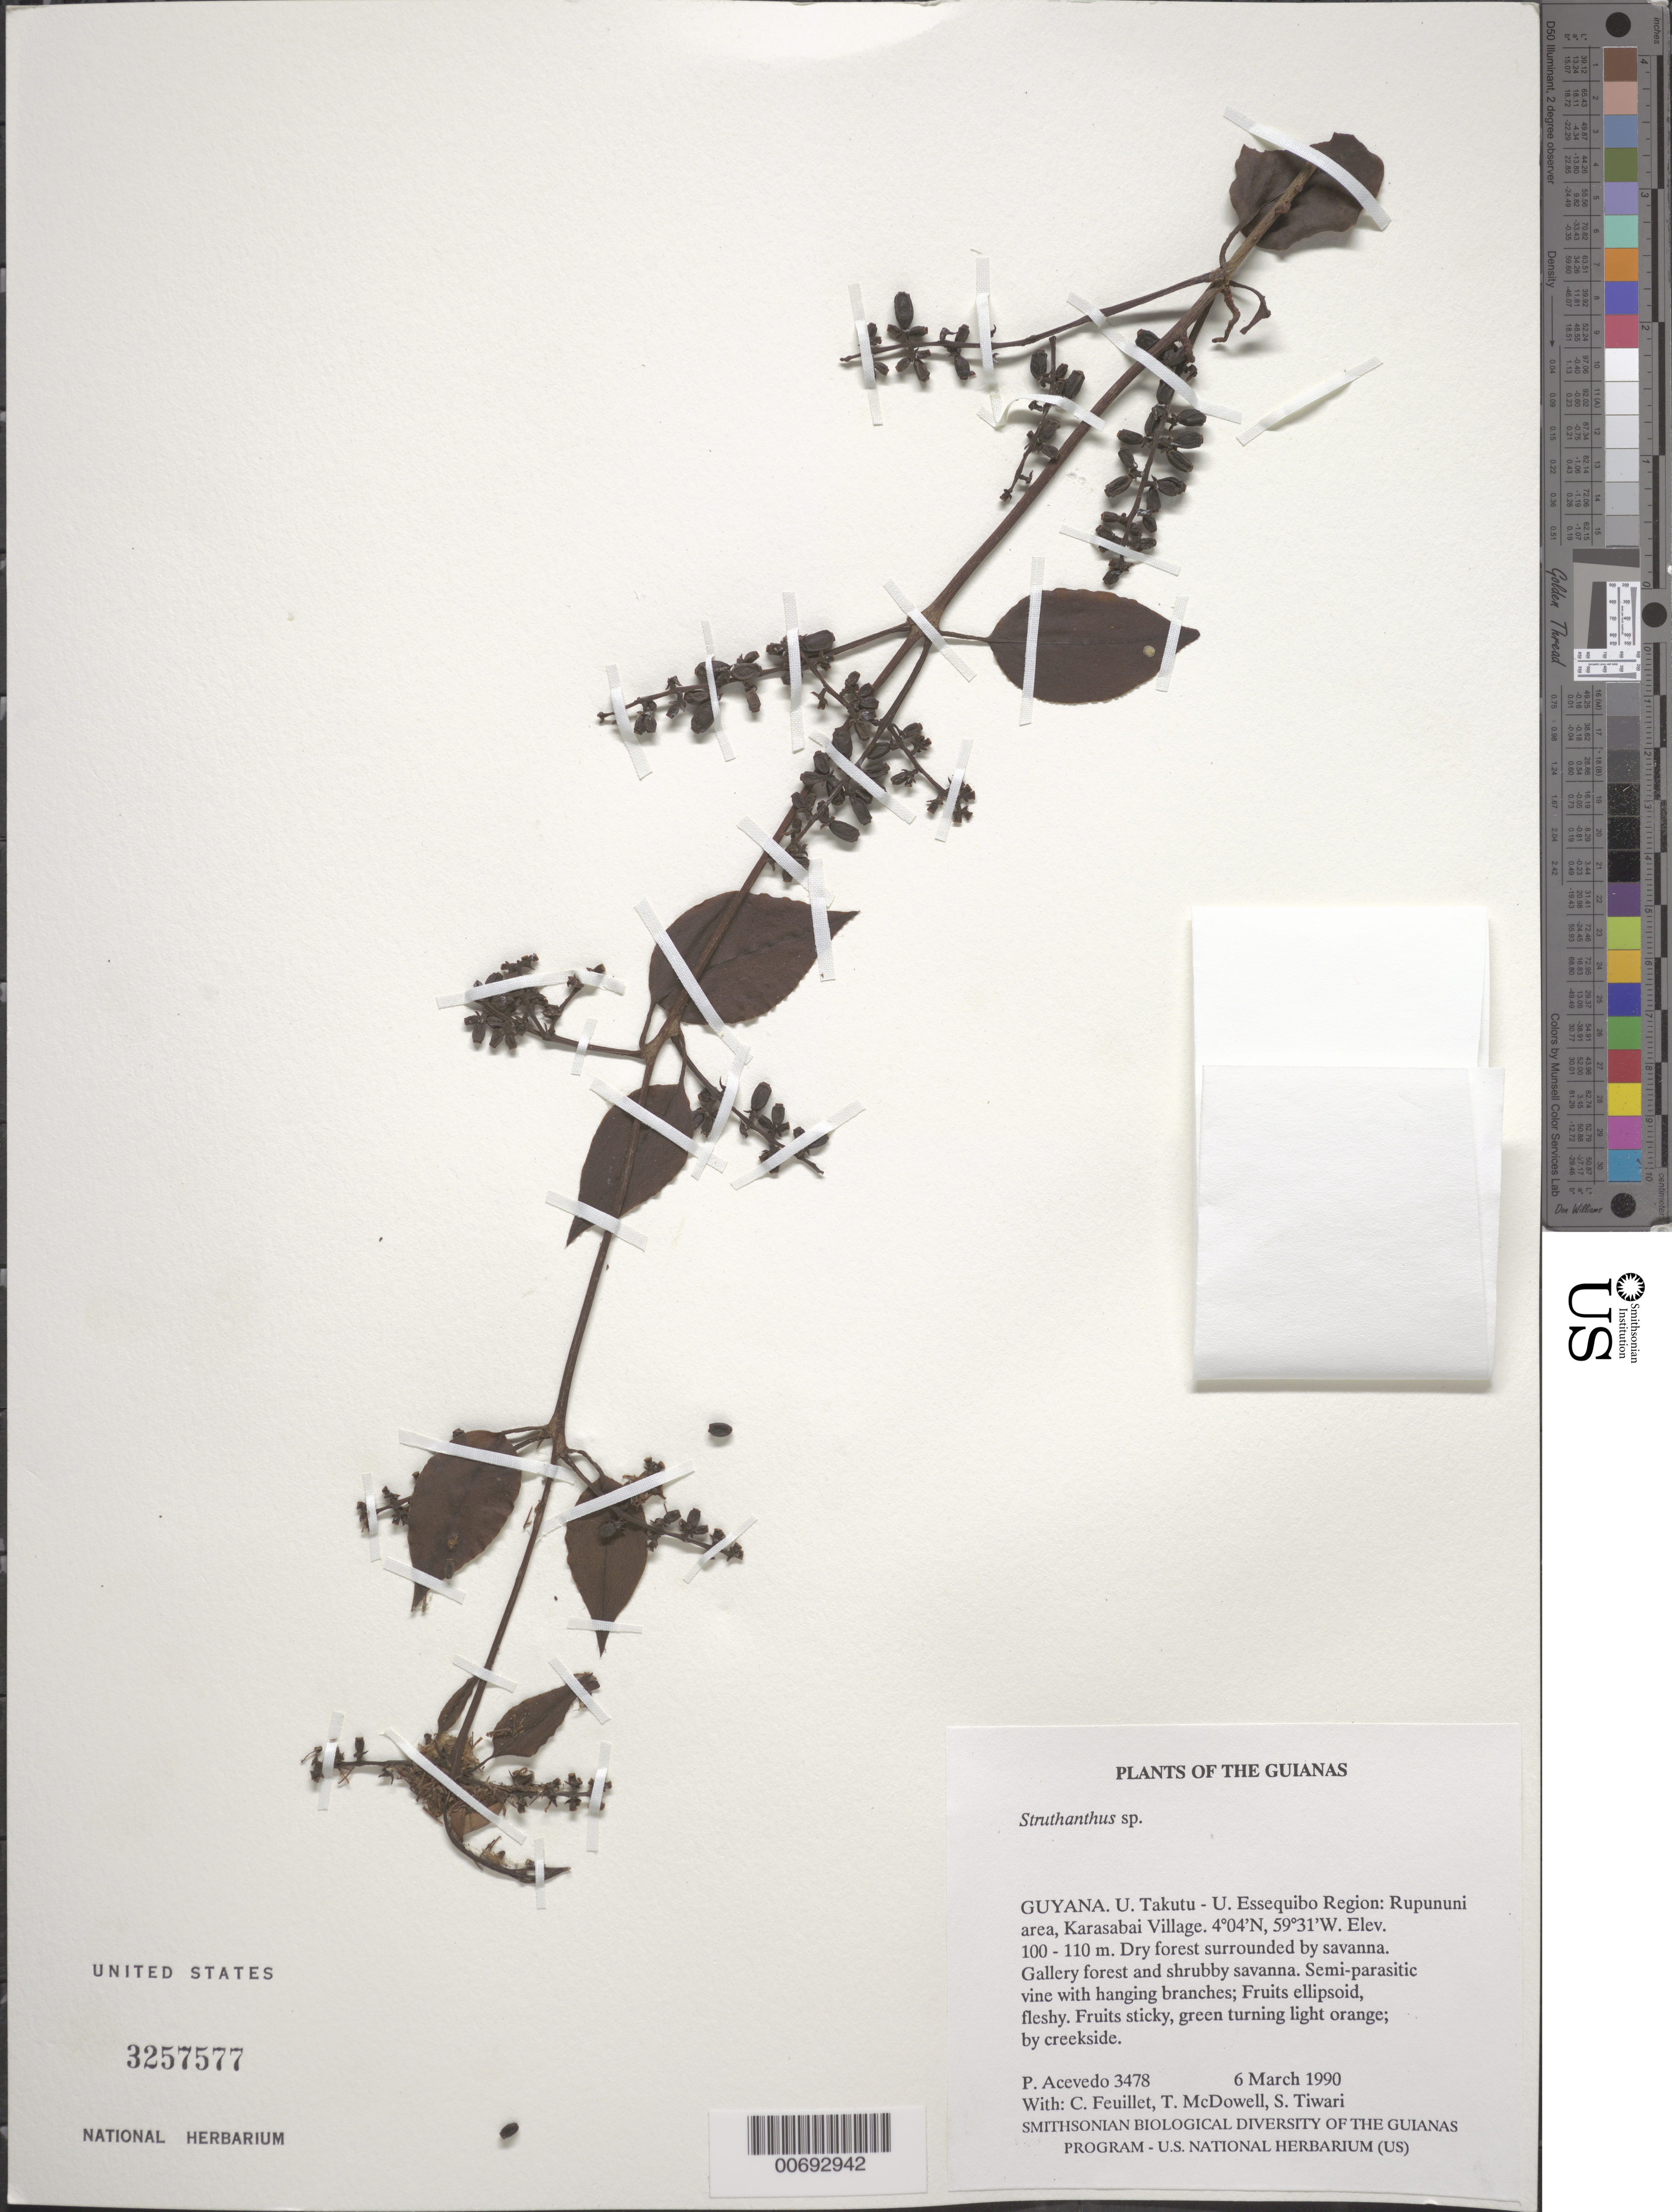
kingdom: Plantae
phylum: Tracheophyta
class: Magnoliopsida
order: Santalales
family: Loranthaceae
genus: Struthanthus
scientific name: Struthanthus sp.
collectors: P. Acevedo-Rodr., C. Feuillet, T. McDowell & S. Tiwari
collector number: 3478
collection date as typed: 06 Mar 1990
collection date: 1990-03-06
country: Guyana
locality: U. Takutu - U. Essequibo. Rupununi area, Karasabai Village.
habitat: Dry forest surrounded by savanna. Gallery forest and shrubby savanna.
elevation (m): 100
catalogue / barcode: US 3257577